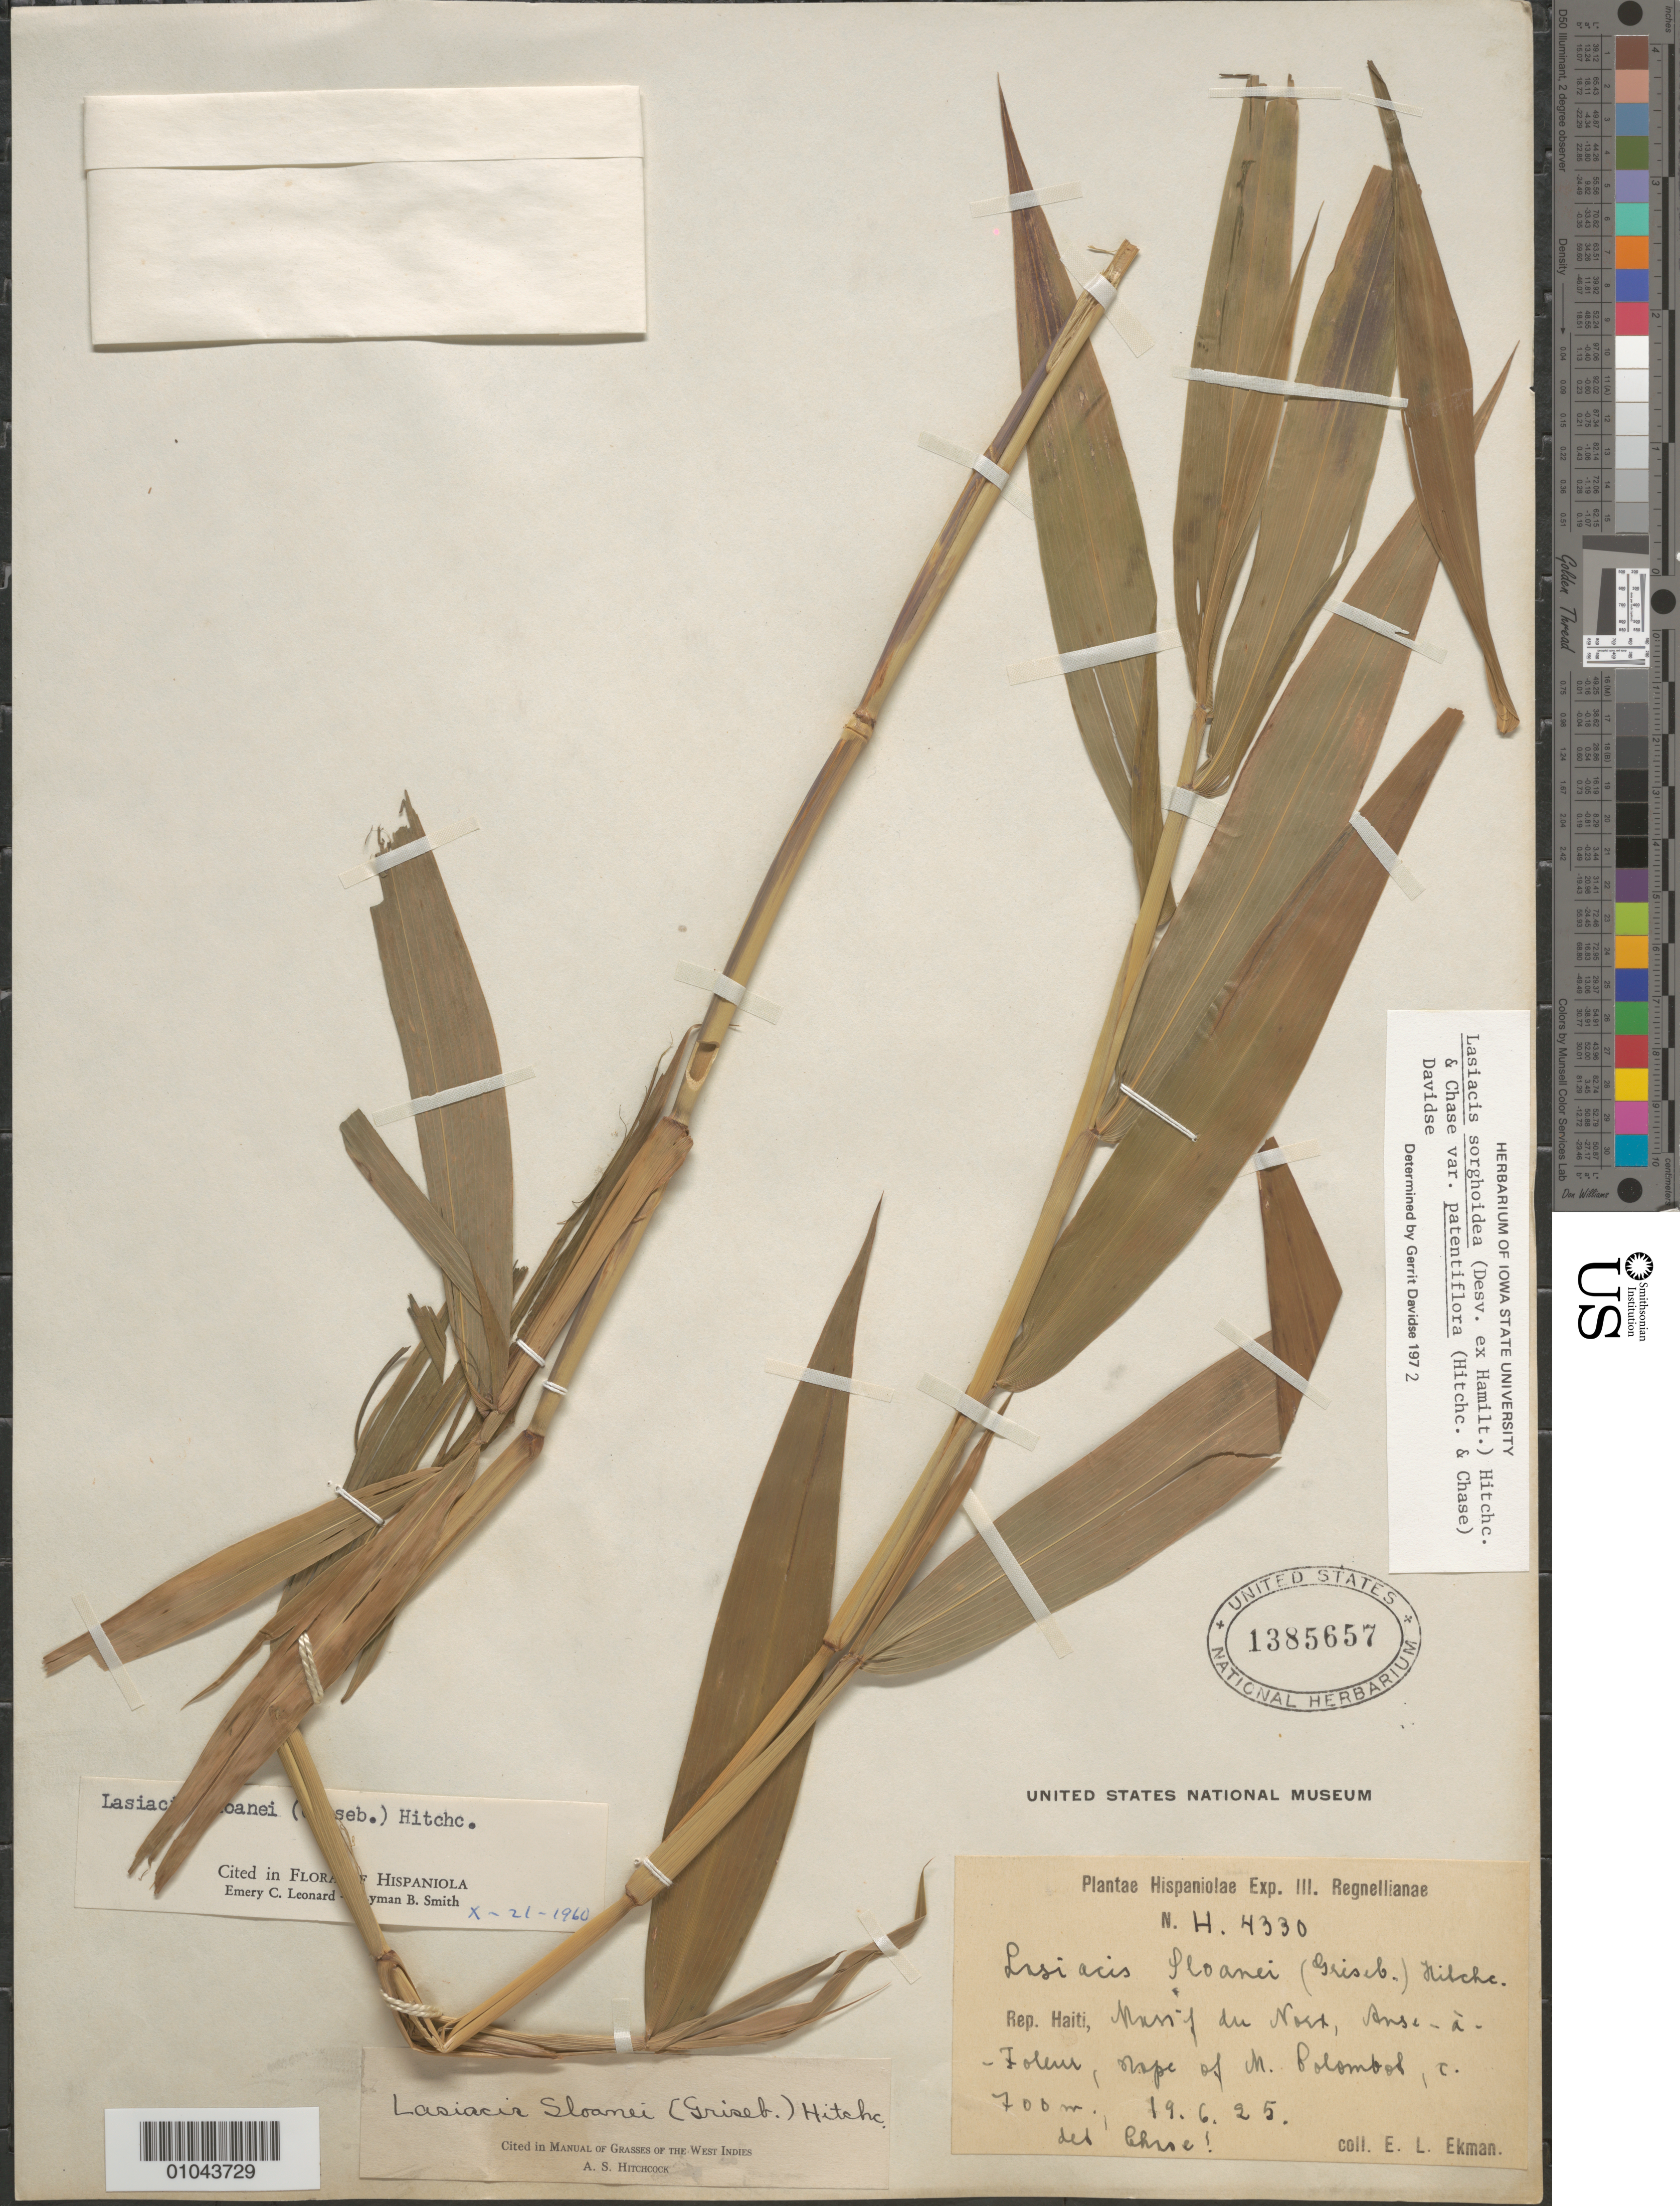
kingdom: Plantae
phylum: Tracheophyta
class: Liliopsida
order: Poales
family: Poaceae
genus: Lasiacis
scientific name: Lasiacis sorghoidea var. patentiflora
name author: (Hitchc. & Chase) Davidse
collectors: E. L. Ekman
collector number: H 4330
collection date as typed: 19 Jun 1925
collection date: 1925-06-19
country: Haiti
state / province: Nord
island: Hispaniola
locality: Anse-a-Foleur,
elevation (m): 700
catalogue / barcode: US 1385657